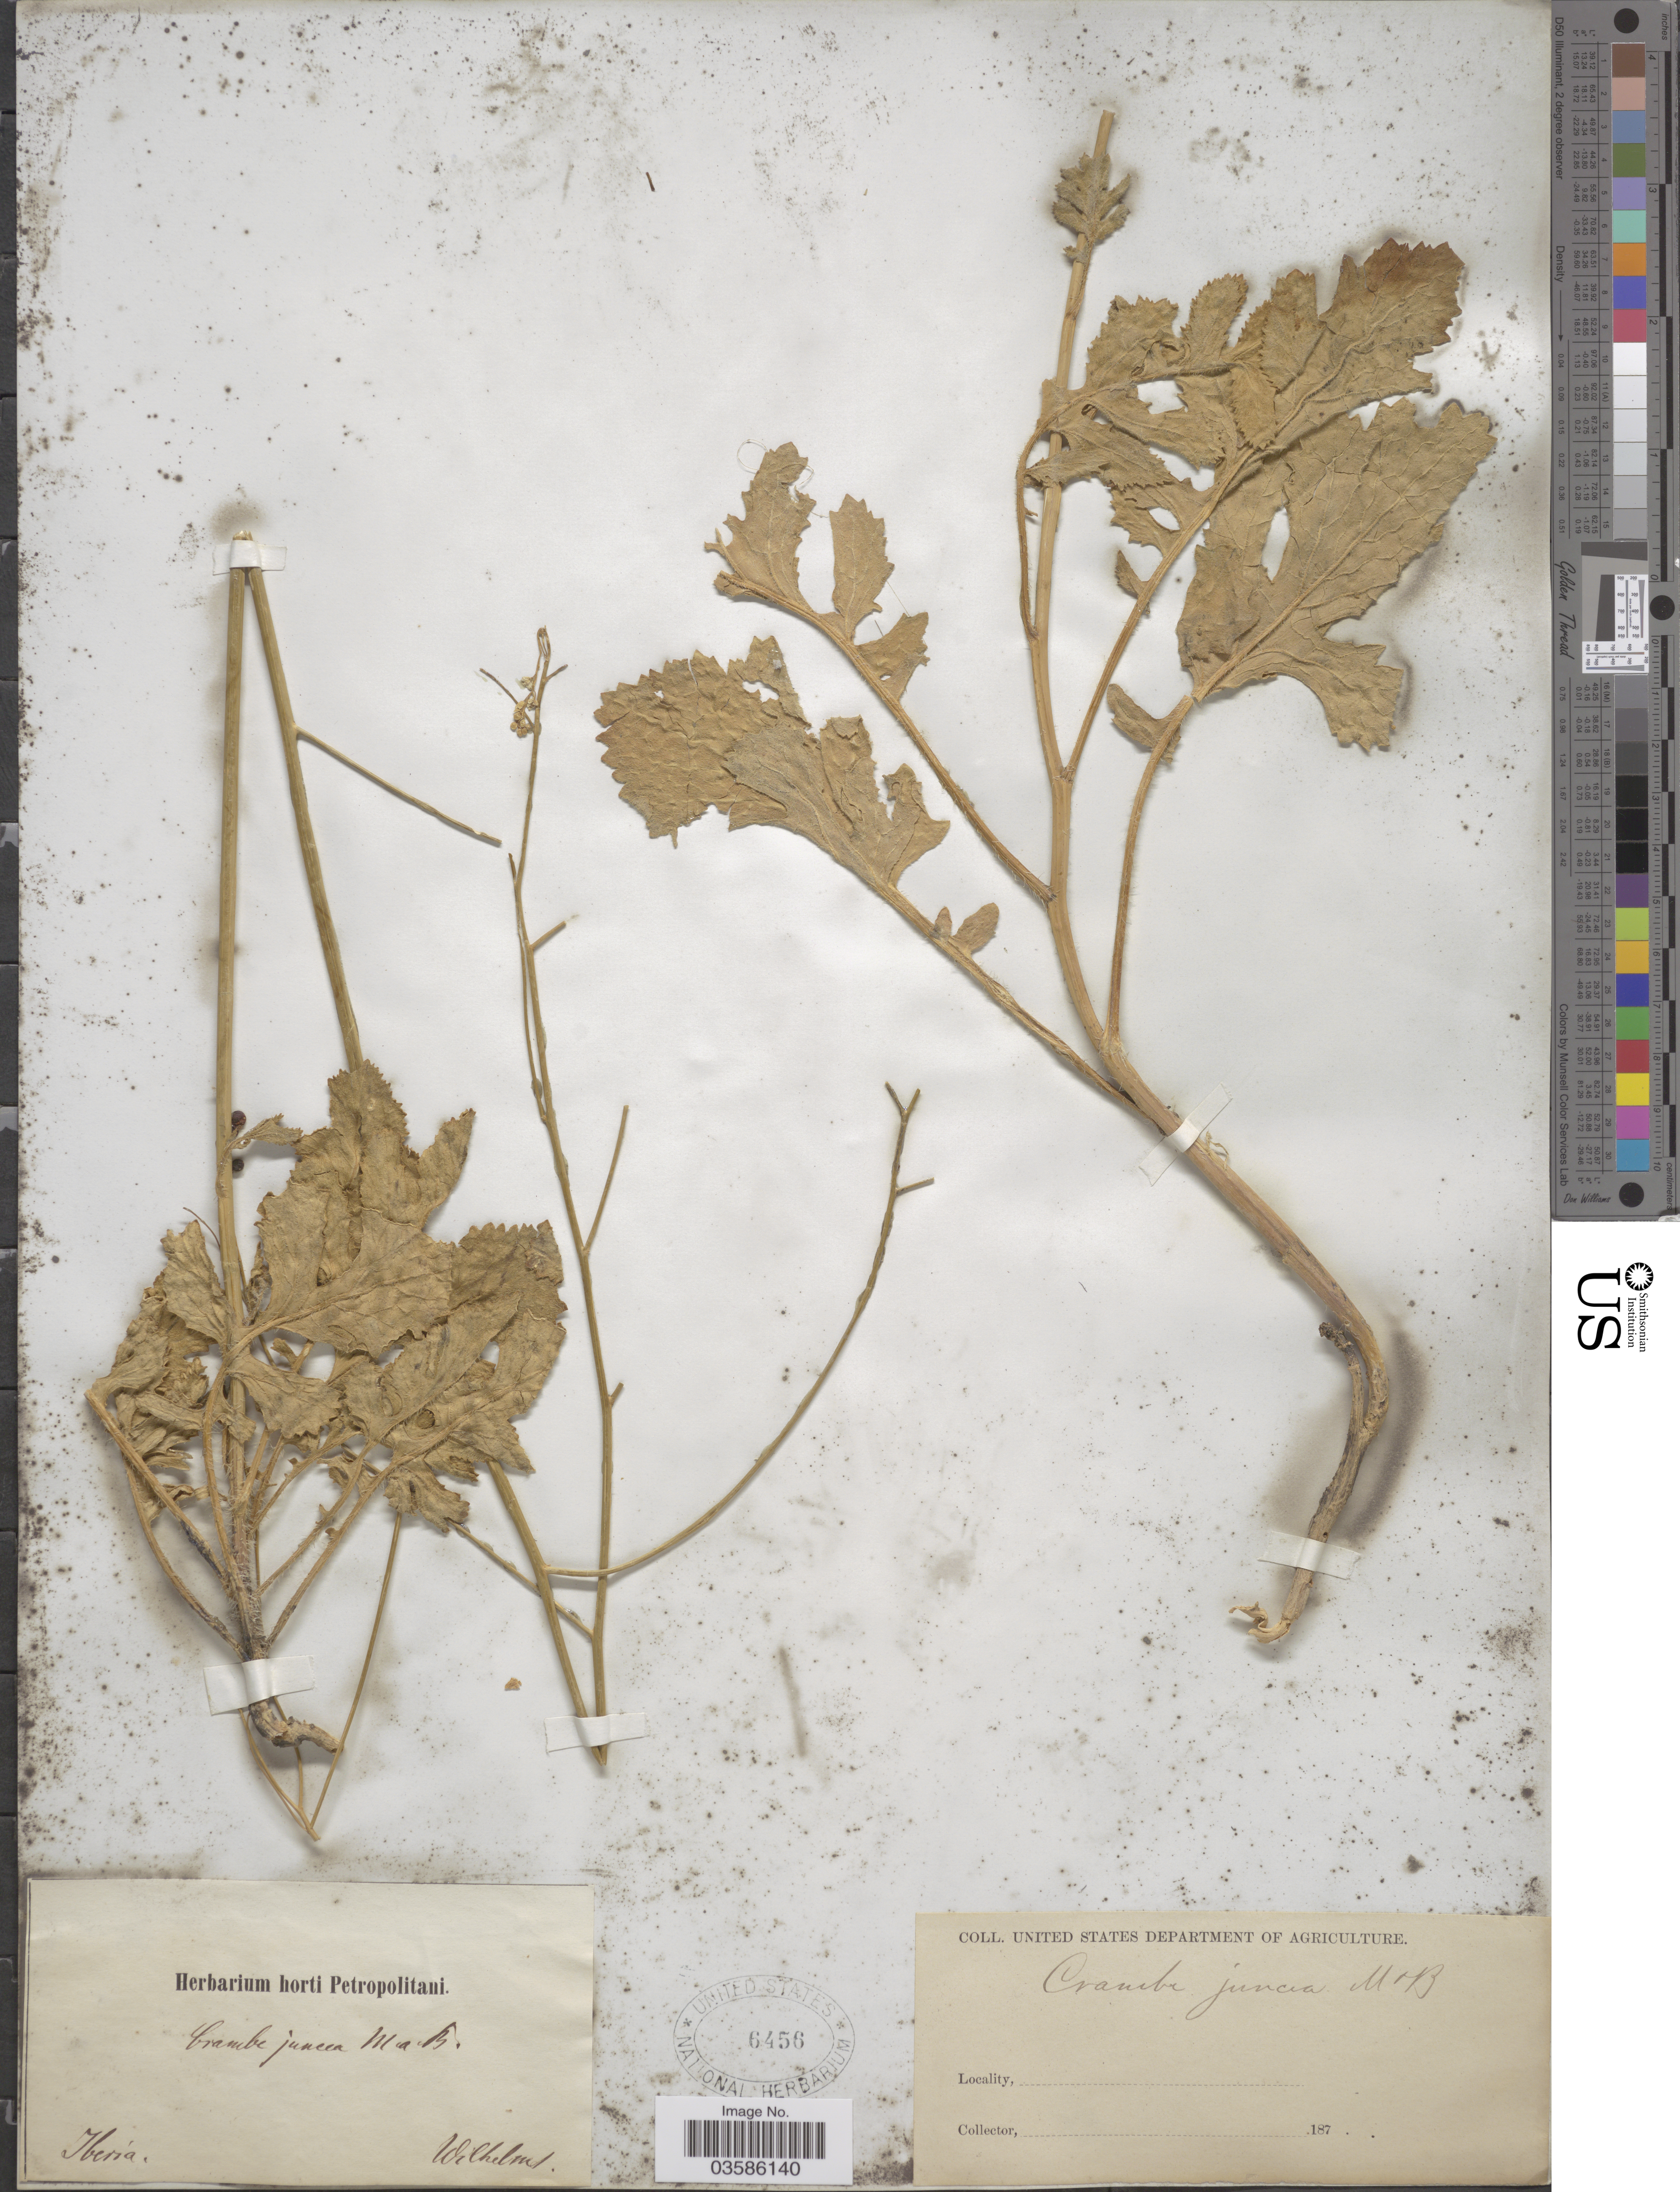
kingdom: Plantae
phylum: Tracheophyta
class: Magnoliopsida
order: Brassicales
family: Brassicaceae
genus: Crambe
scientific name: Crambe juncea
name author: M. Bieb.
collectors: Wilhelm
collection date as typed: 187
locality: Iberia.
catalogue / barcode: US 6456